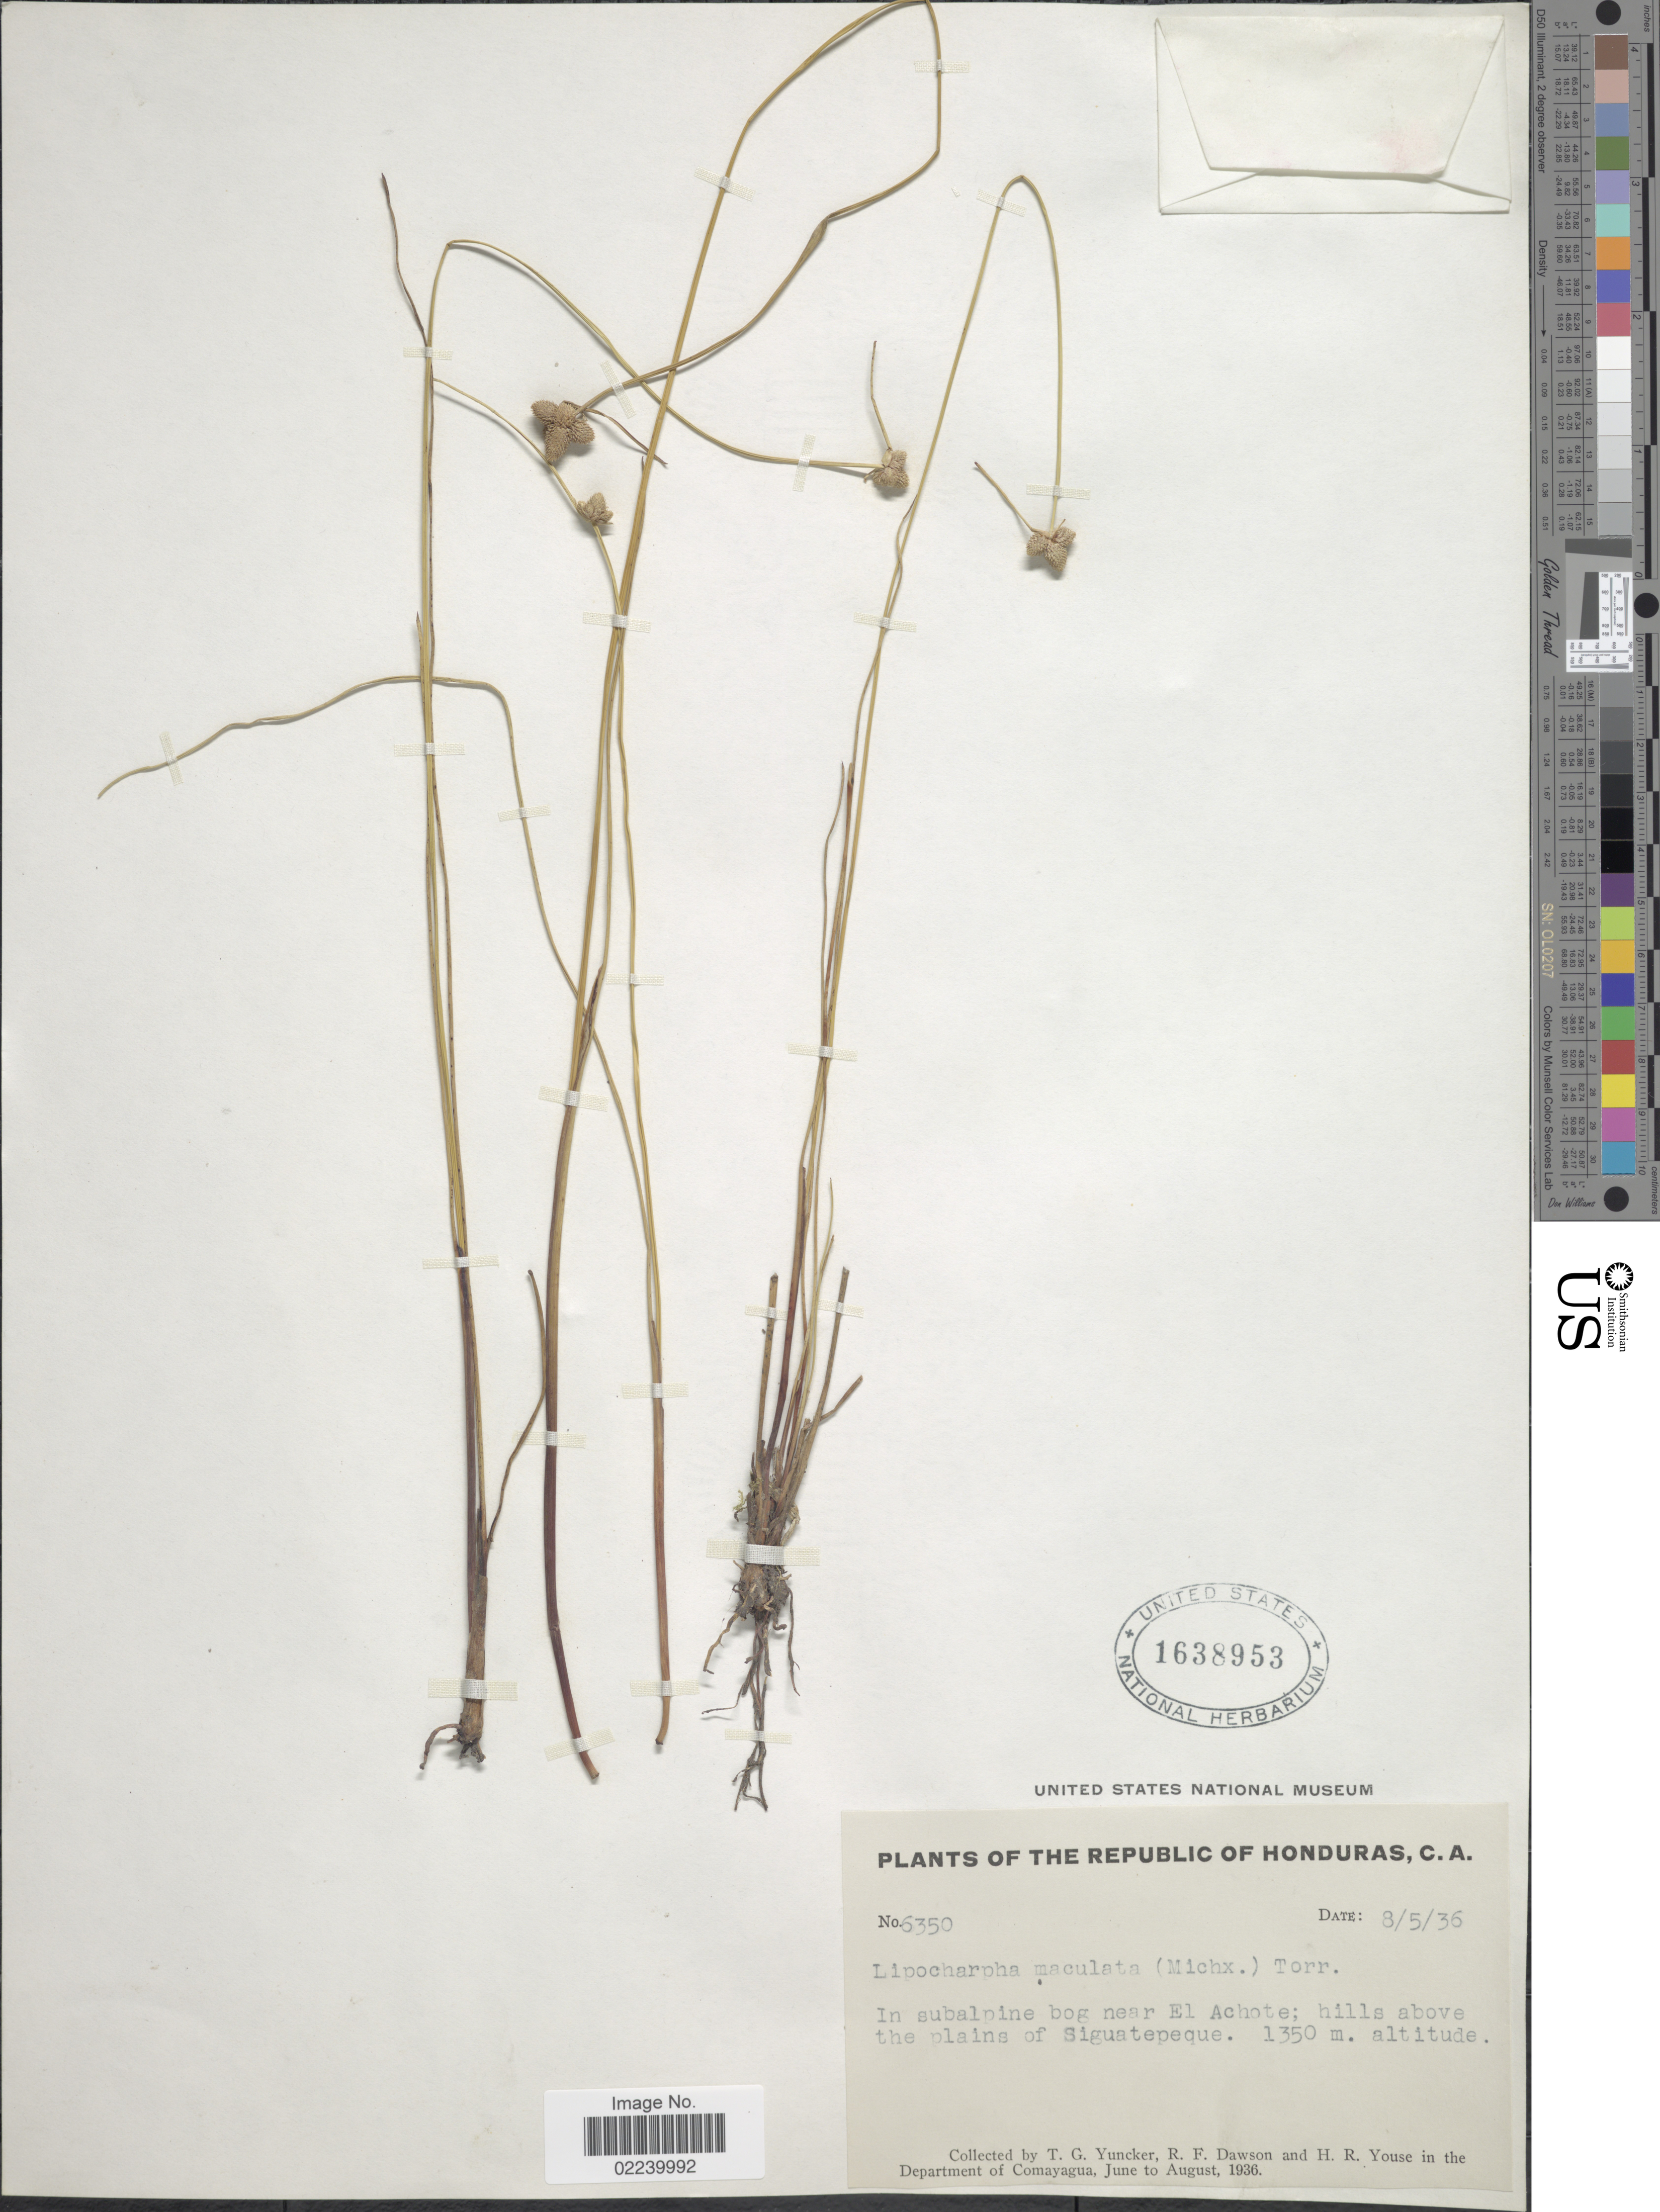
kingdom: Plantae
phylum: Tracheophyta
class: Liliopsida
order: Poales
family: Cyperaceae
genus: Cyperus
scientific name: Cyperus sellowianus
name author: (Kunth) T. Koyama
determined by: Strong, M. T., (US), Smithsonian Institution - National Museum of Natural History (UNITED STATES)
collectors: T. G. Yuncker, R. F. Dawson & H. Youse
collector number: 6350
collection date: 1936-05-08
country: Honduras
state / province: Comayagua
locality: In subalpine bog near El Achotel; hills above the plains of Siguatpeque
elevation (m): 1350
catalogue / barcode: US 1638953